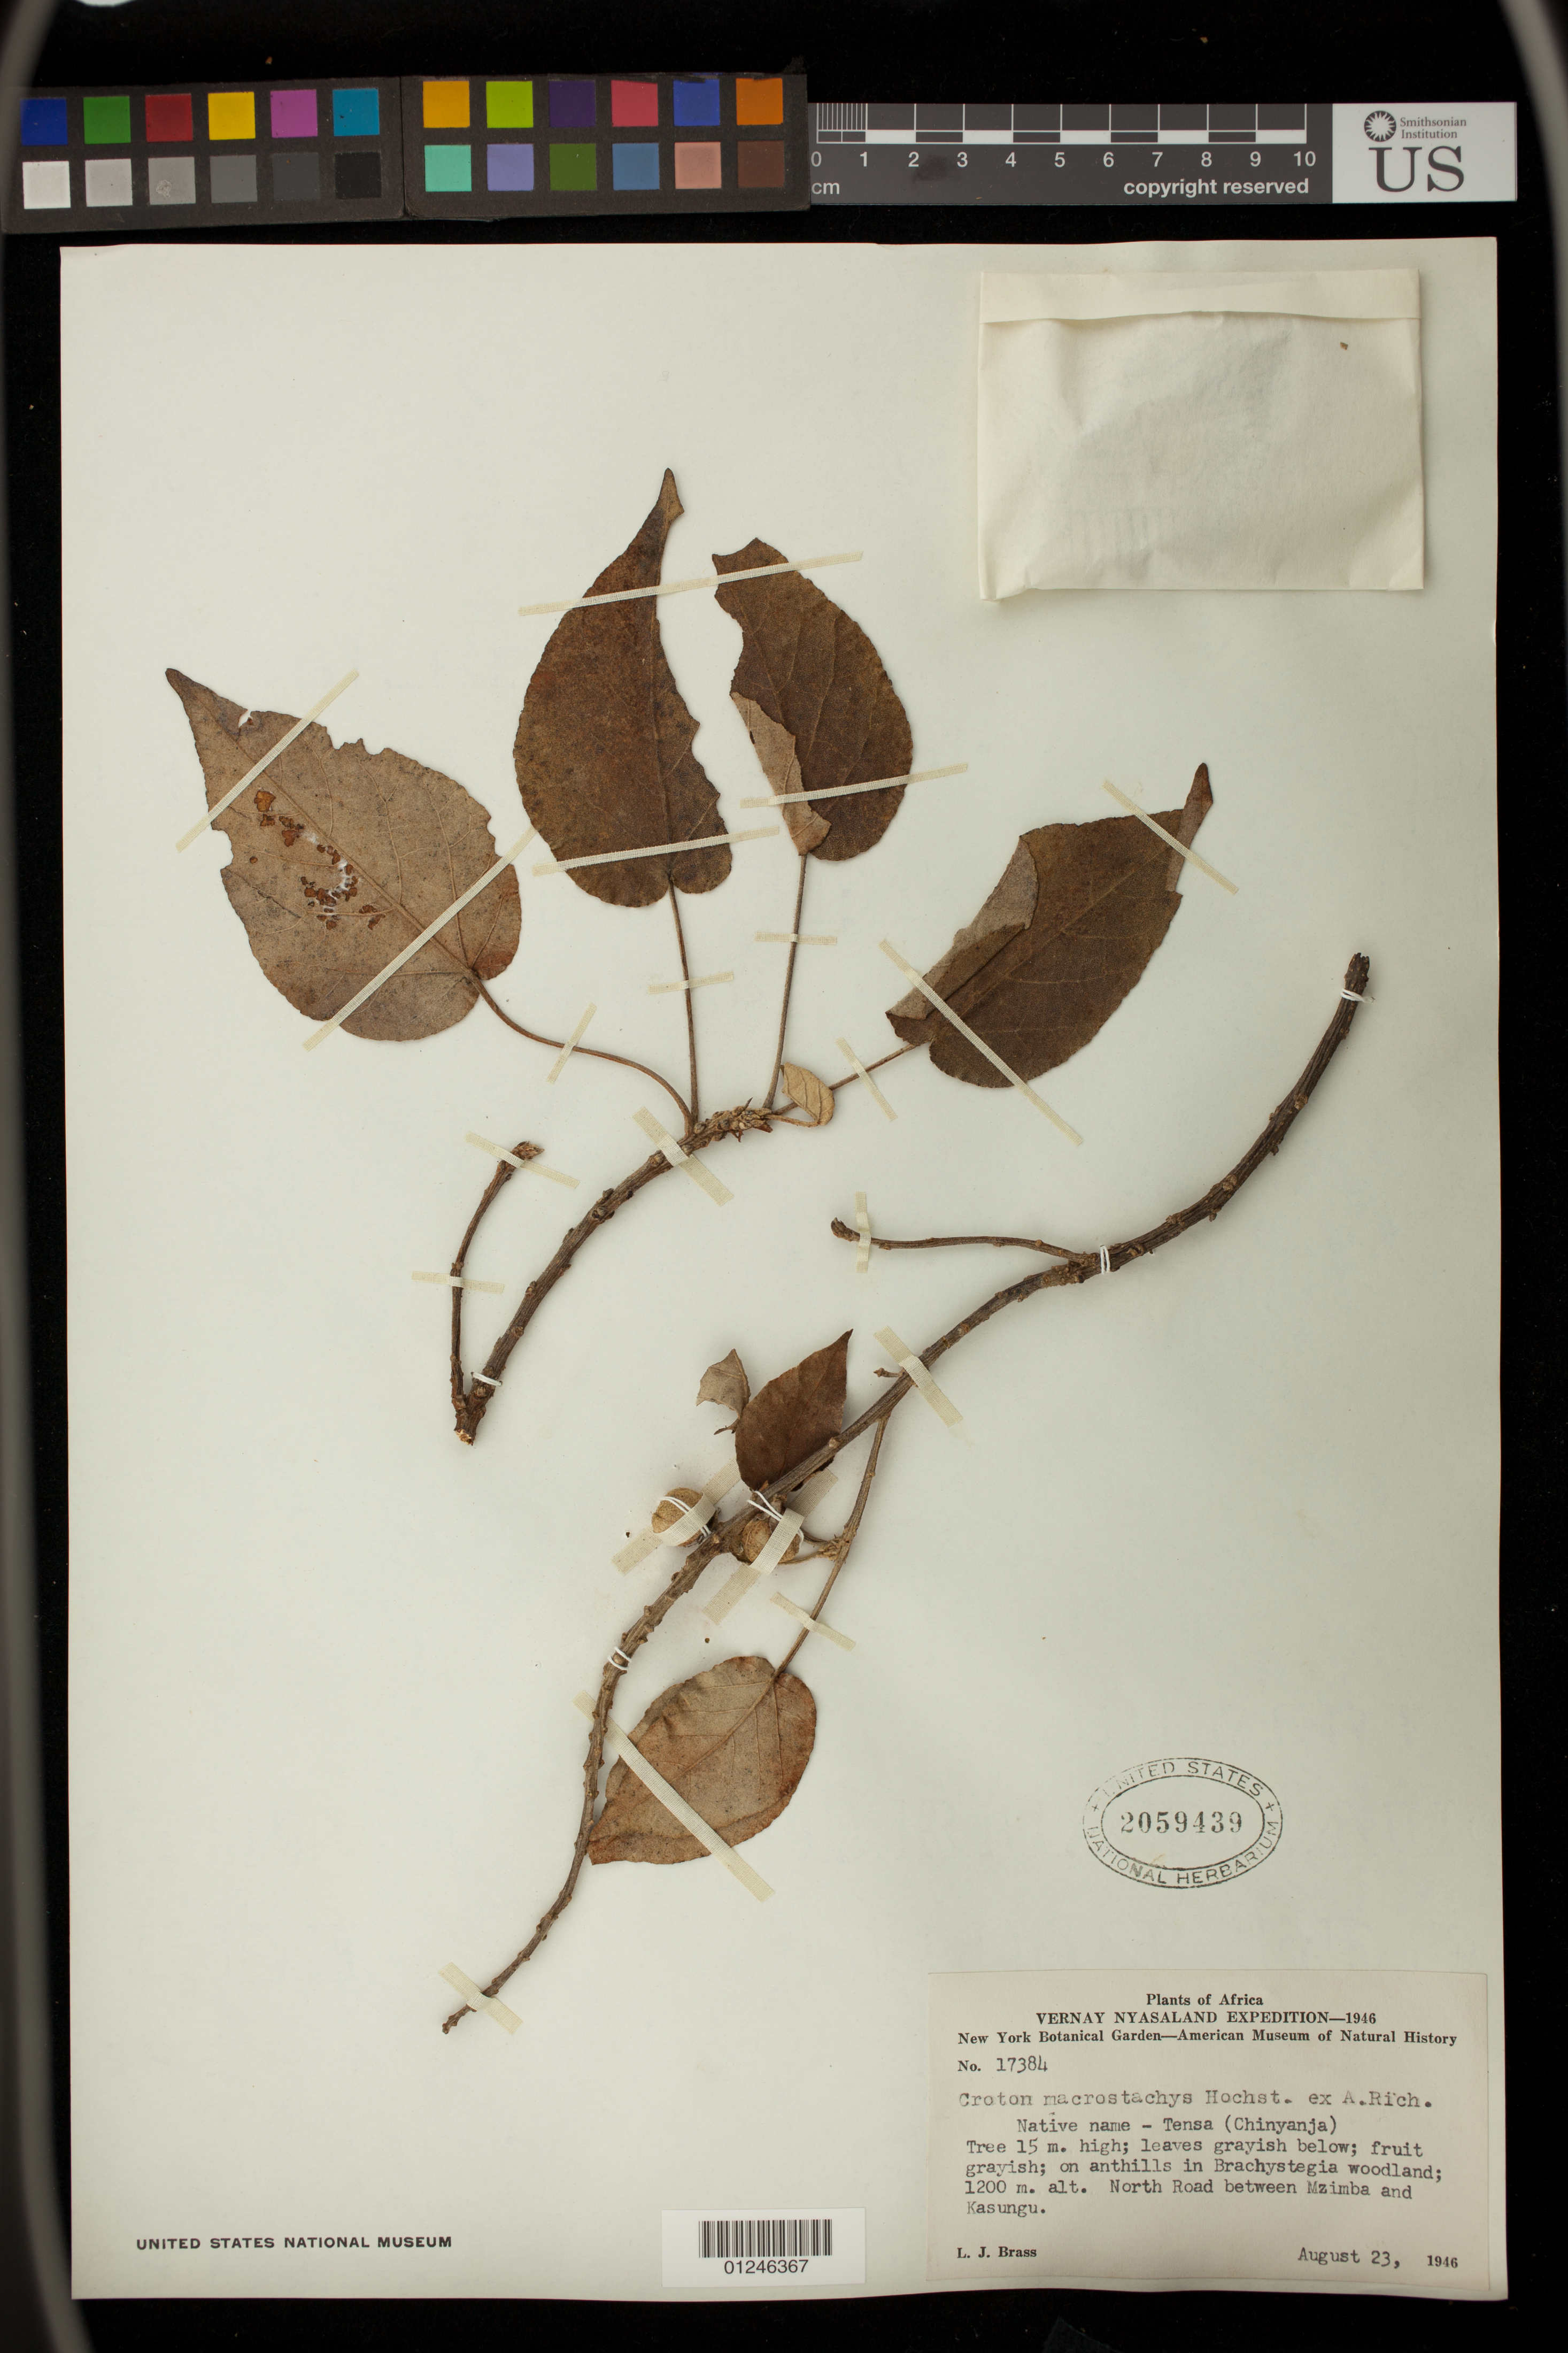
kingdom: Plantae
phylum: Tracheophyta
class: Magnoliopsida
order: Malpighiales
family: Euphorbiaceae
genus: Croton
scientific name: Croton macrostachyus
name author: Hochst. ex Delile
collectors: L. J. Brass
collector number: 17384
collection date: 1946-08-23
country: Malawi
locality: North Road between Mzimba and Kasungu.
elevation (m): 1200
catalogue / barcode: US 2059439